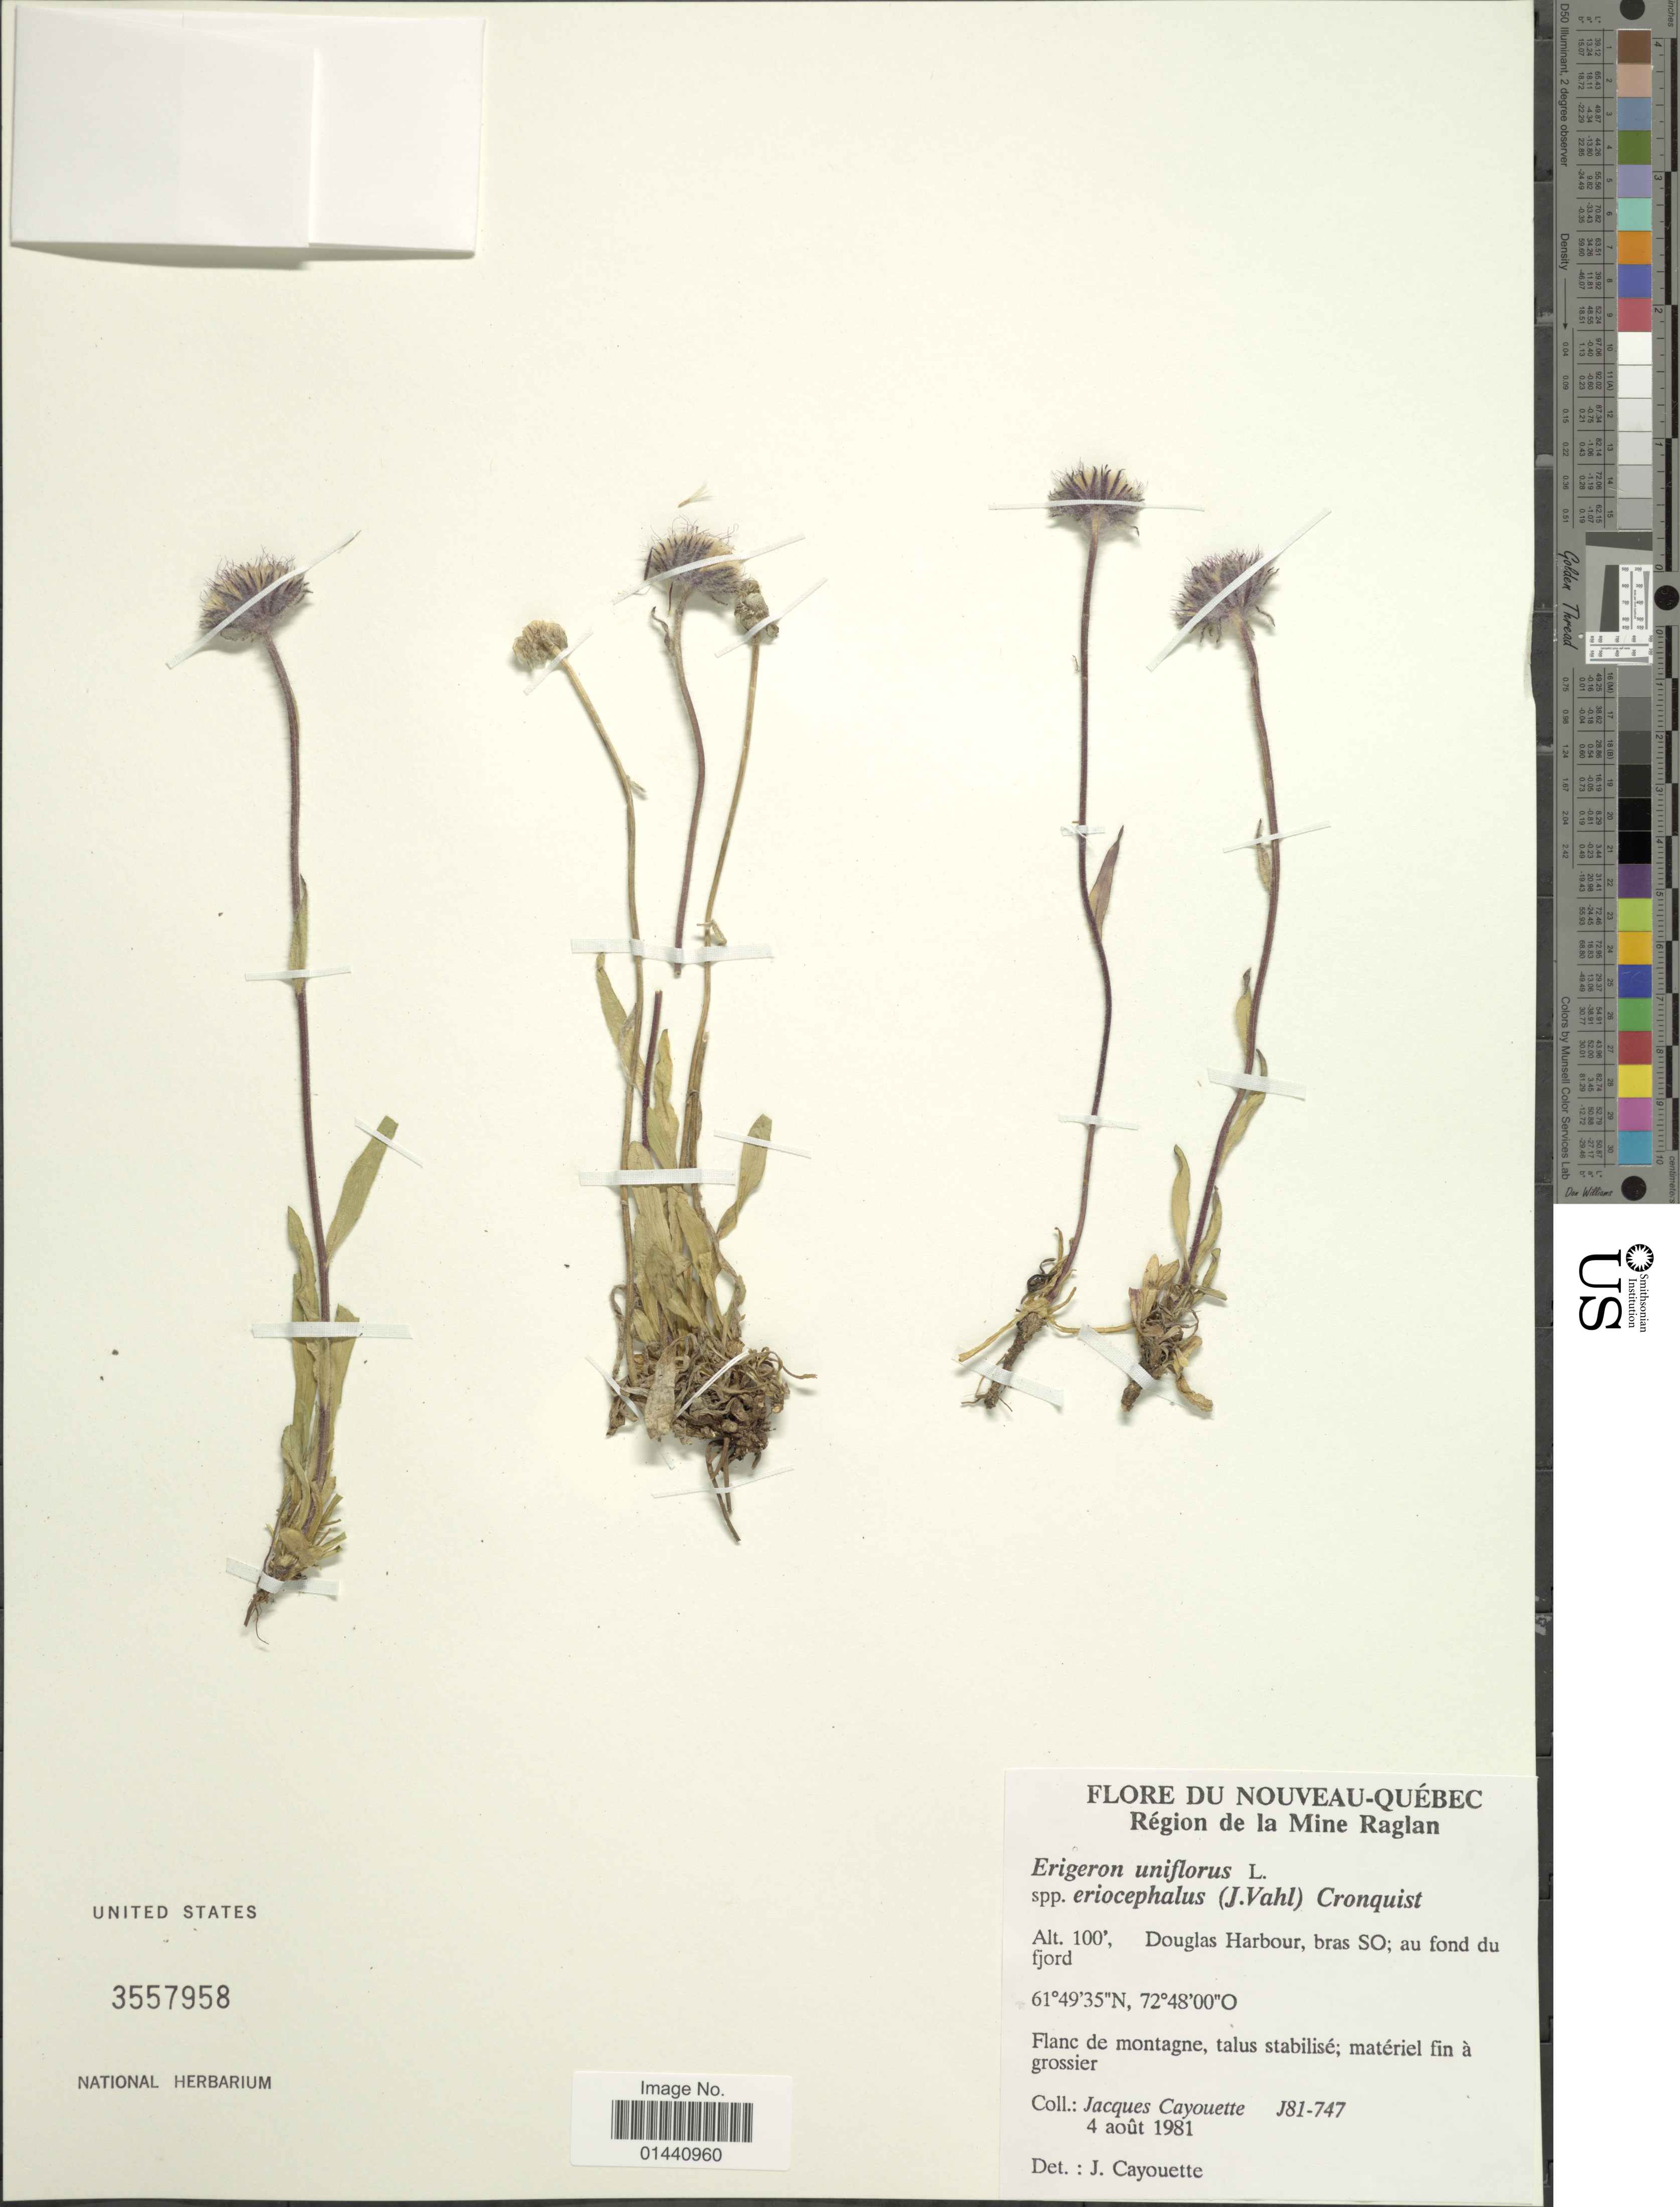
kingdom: Plantae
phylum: Tracheophyta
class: Magnoliopsida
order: Asterales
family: Asteraceae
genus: Erigeron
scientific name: Erigeron eriocephalus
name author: J. Vahl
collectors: J. Cayouette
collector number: J8I-747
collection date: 1981-08-04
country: Canada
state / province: Quebec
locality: Nouveau-Quebec. Region de la Mine Raglan. Douglas Harbour, bras SO; au fond du fjord.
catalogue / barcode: US 3557958